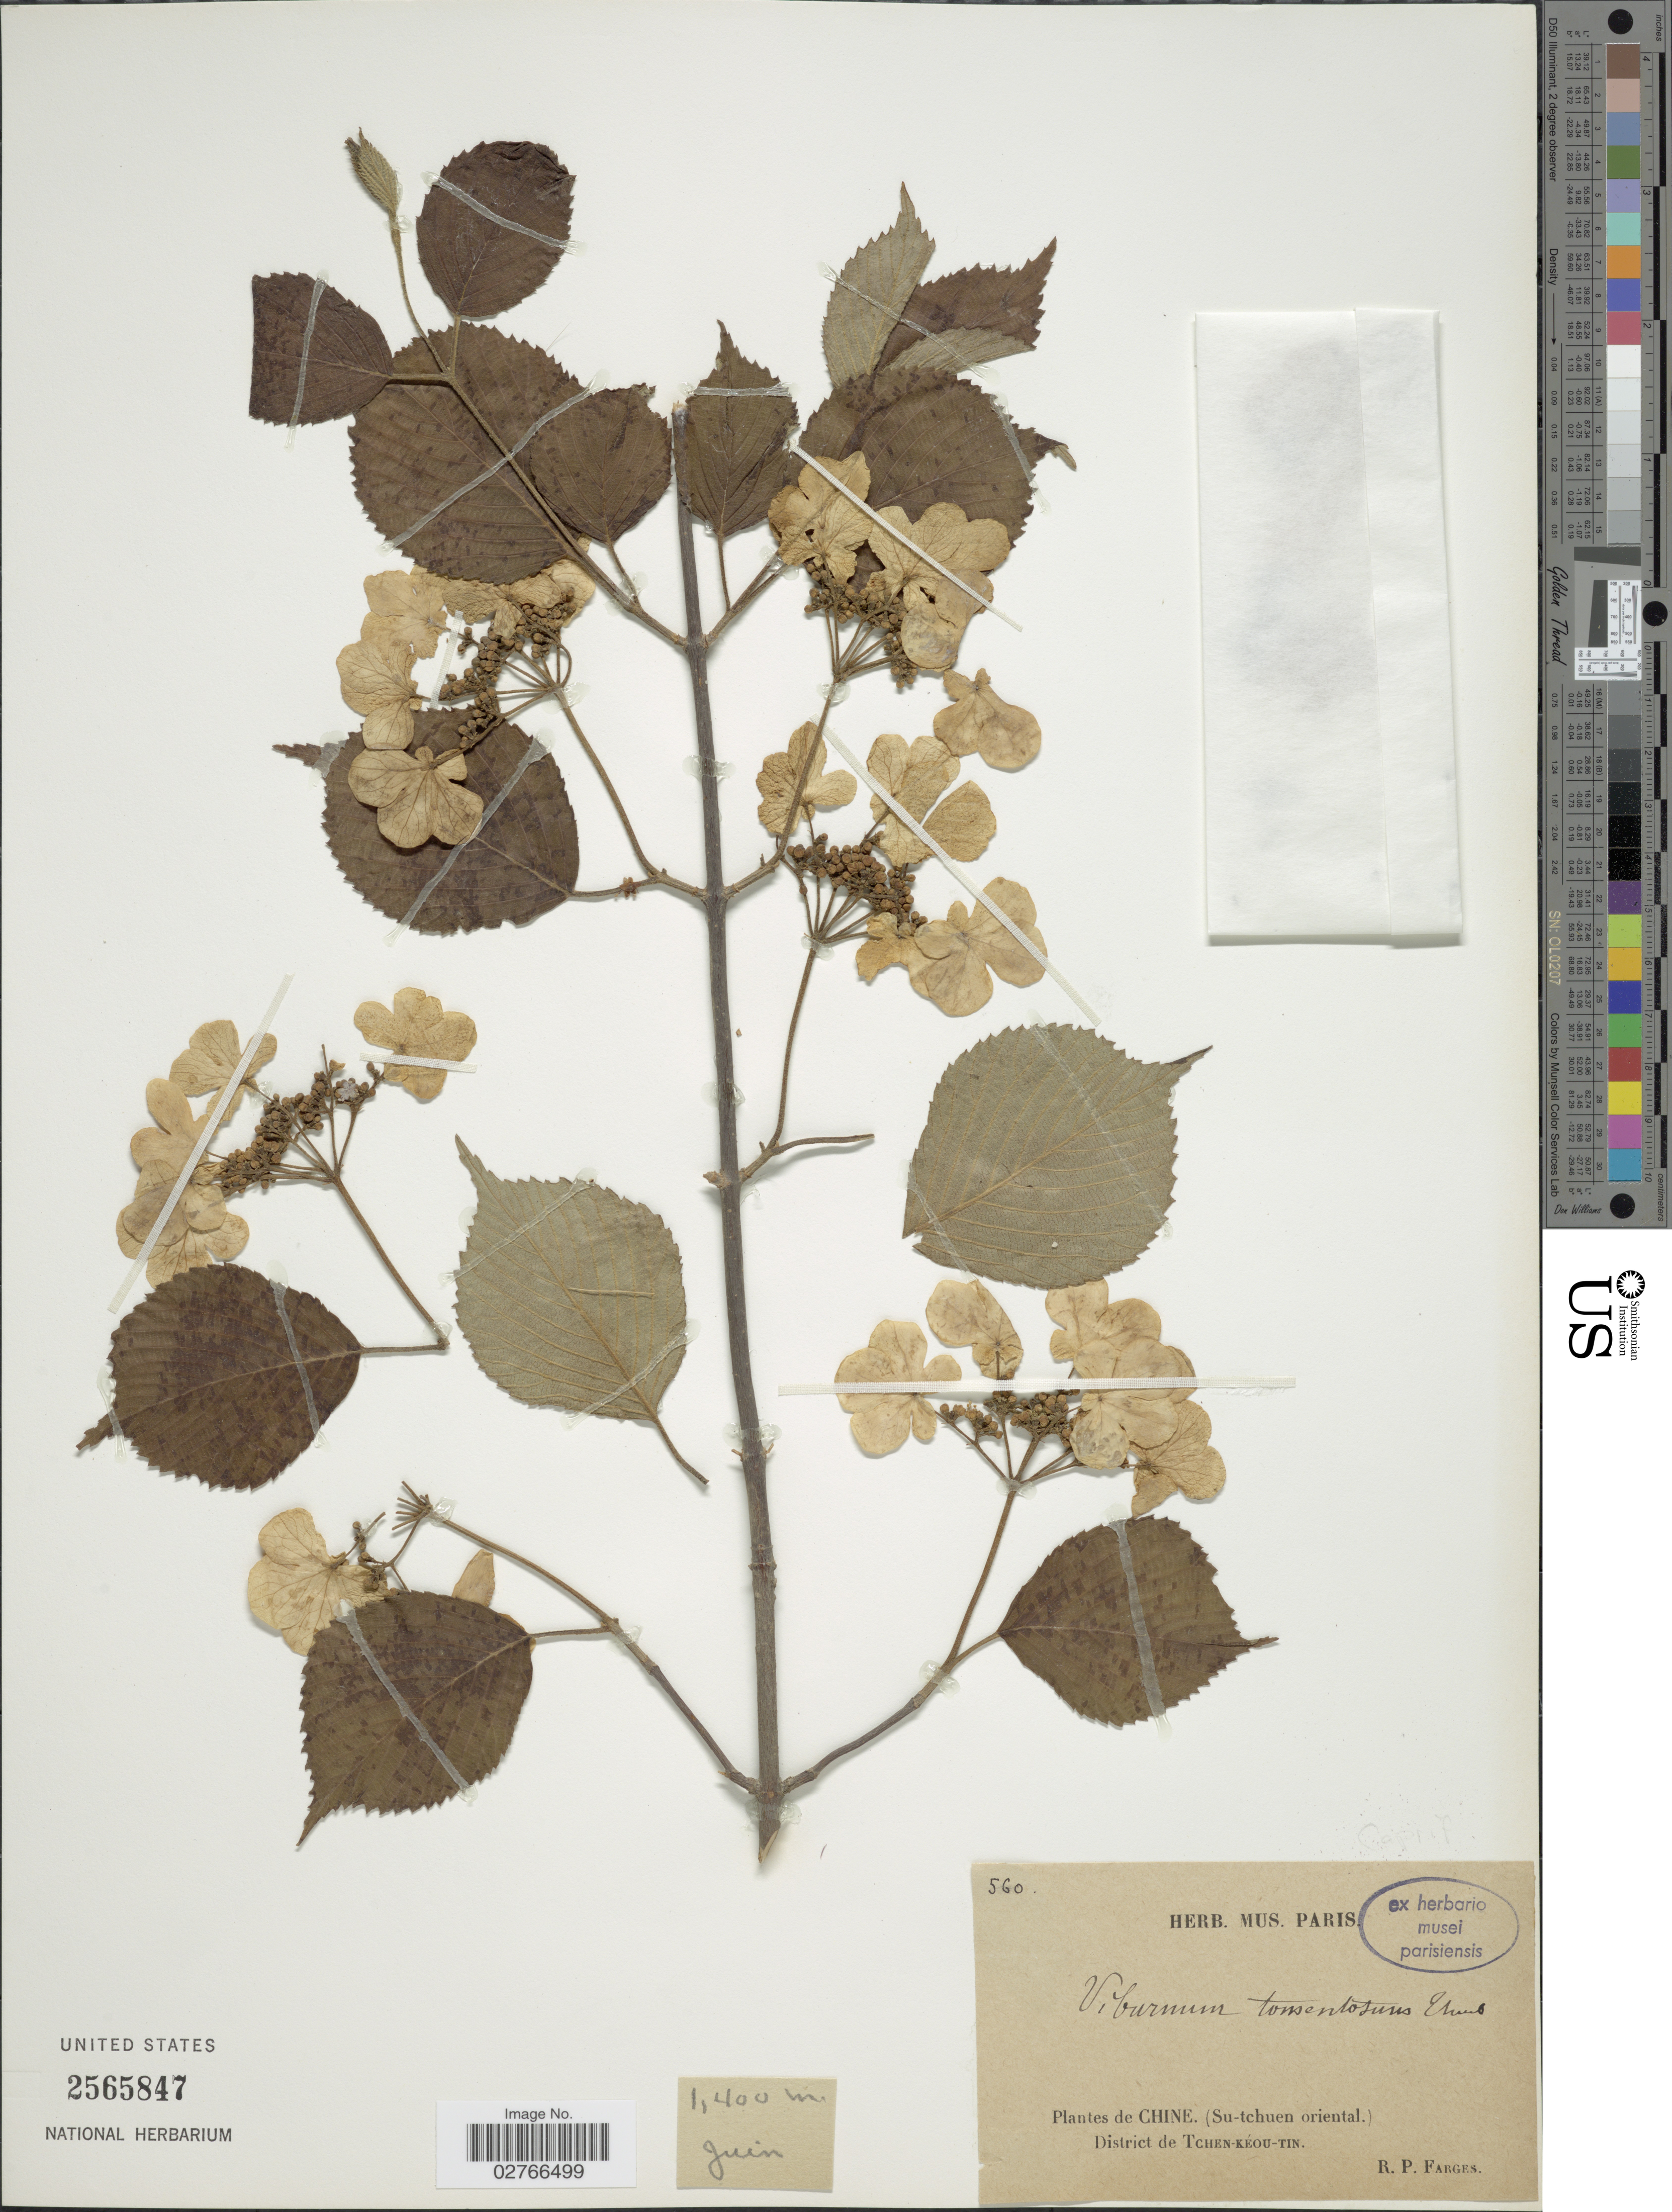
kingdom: Plantae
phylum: Tracheophyta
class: Magnoliopsida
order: Dipsacales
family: Viburnaceae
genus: Viburnum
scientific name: Viburnum tomentosum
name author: Thunb.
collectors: R. Farges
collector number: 560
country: China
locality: Chine (Su-tchuen oriental), District de Tchen-Kéou-Tin.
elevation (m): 1400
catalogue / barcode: US 2565847